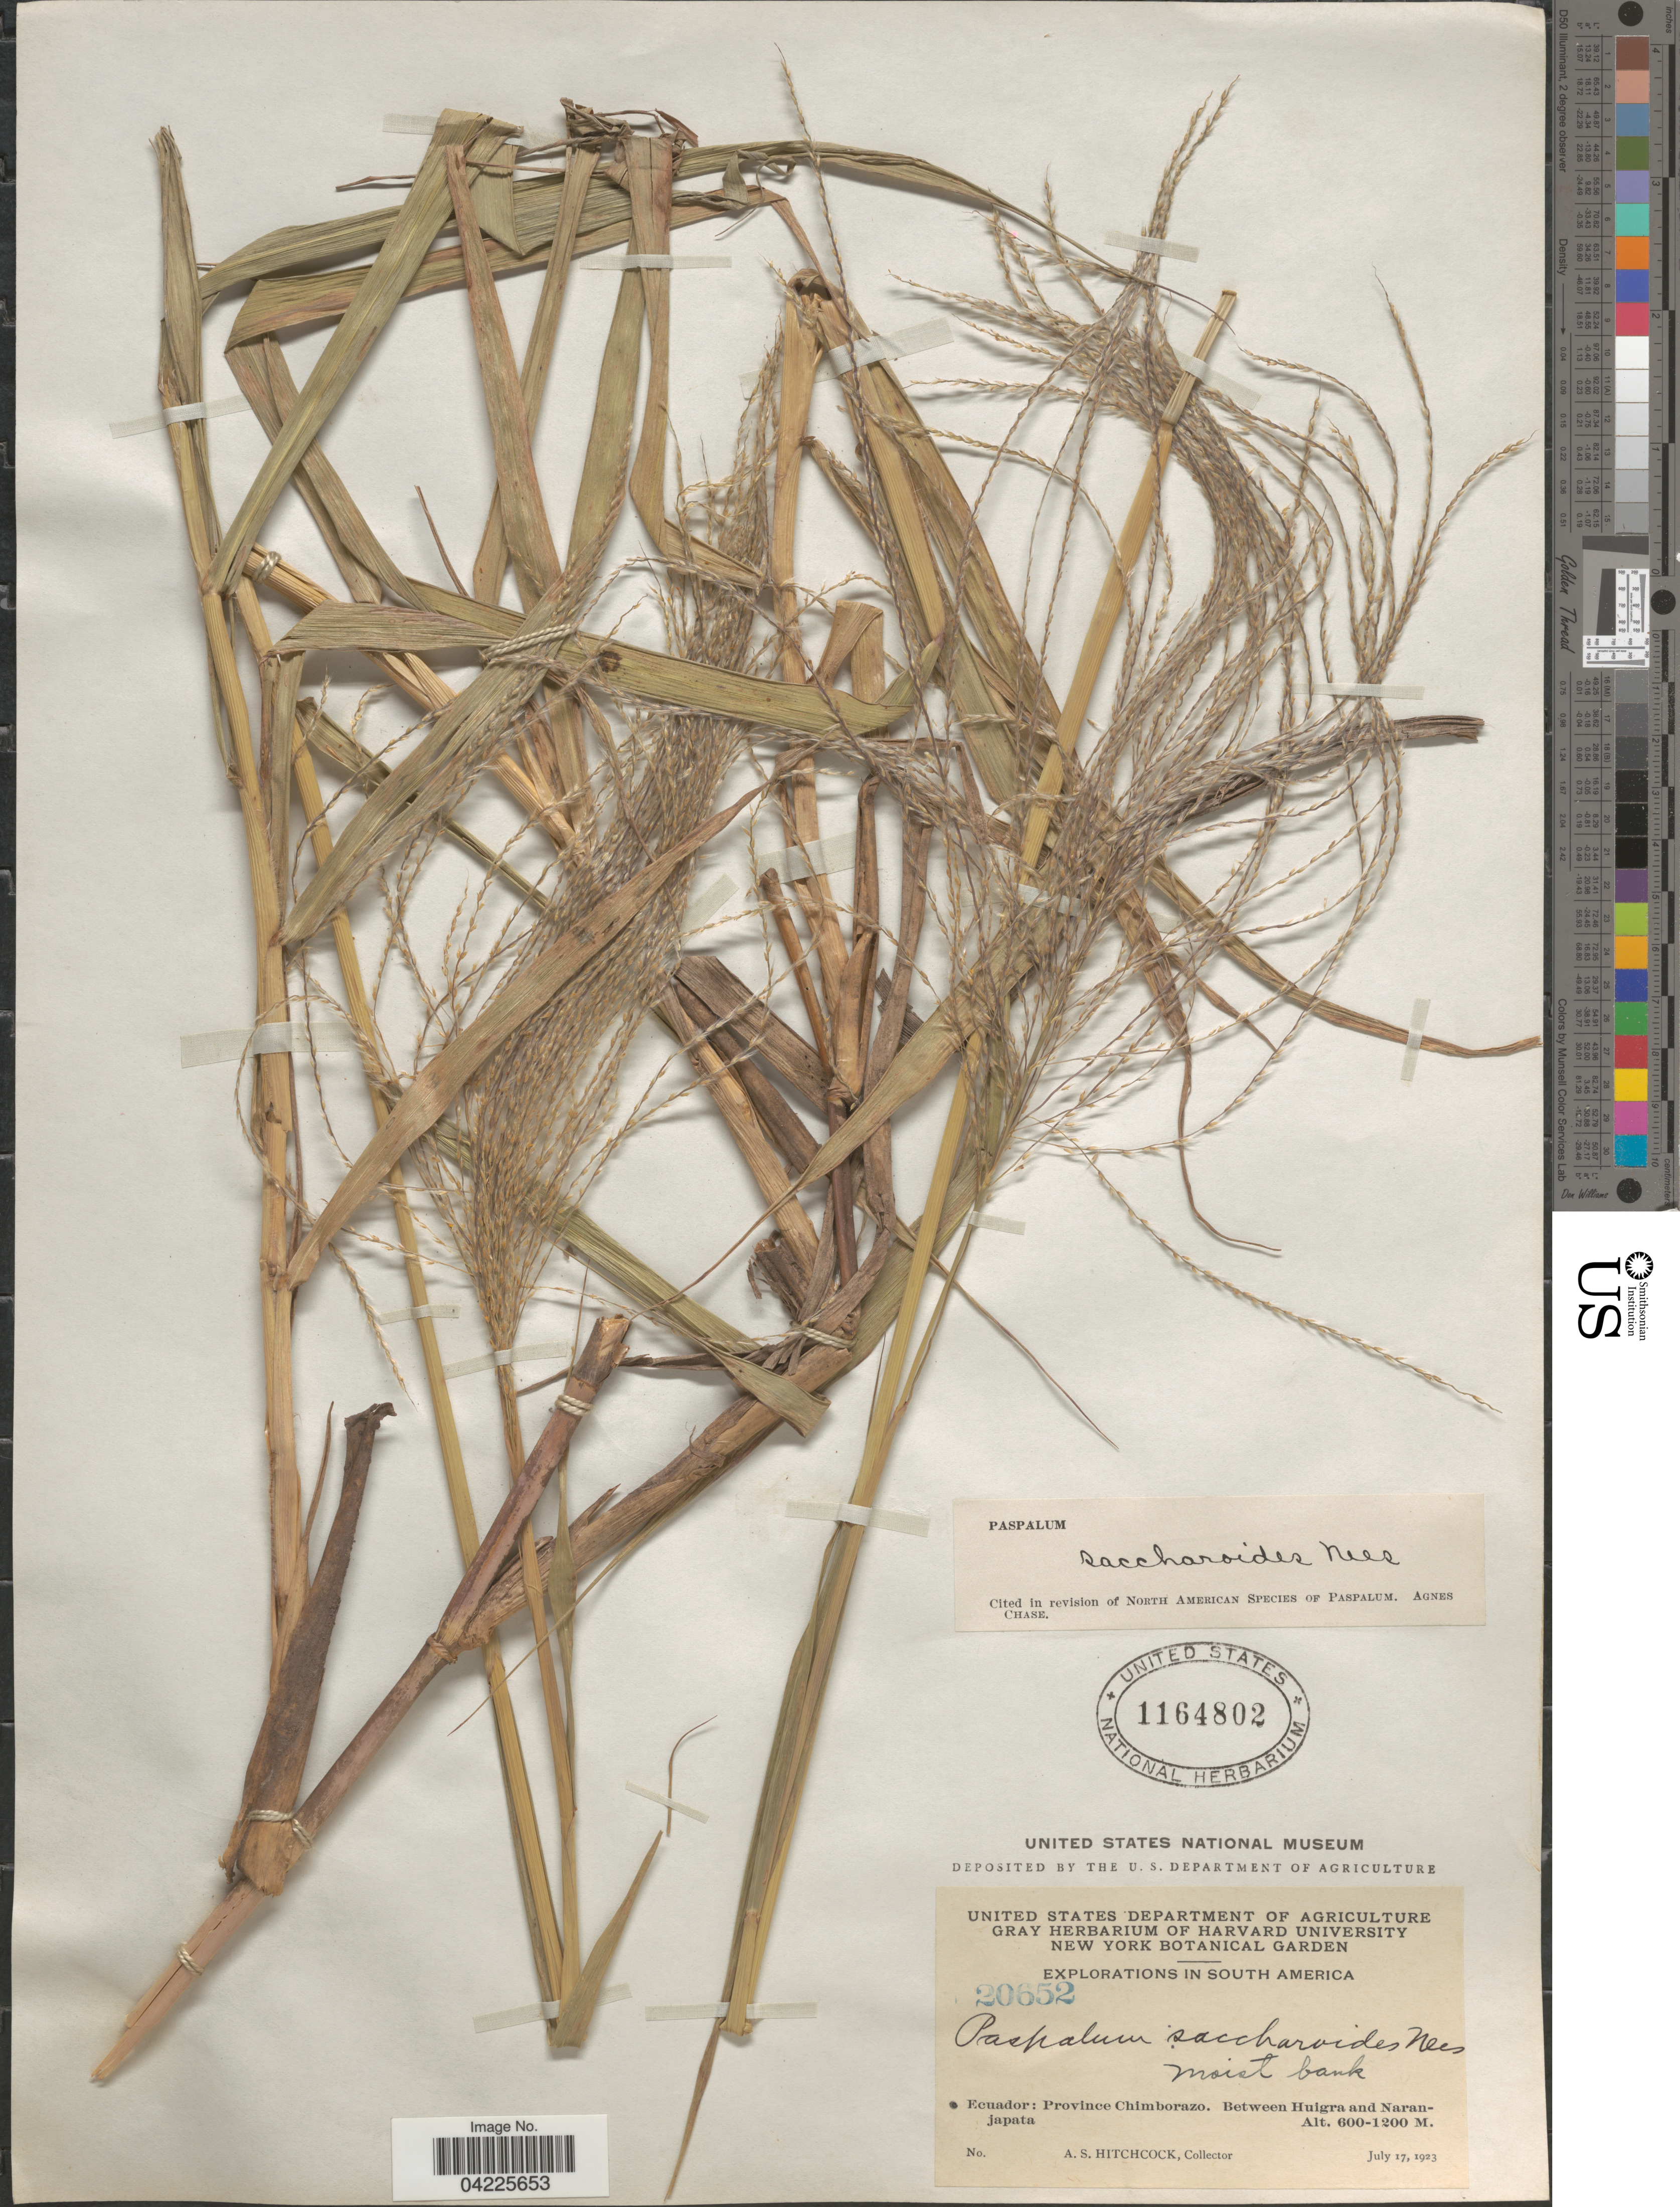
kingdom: Plantae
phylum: Tracheophyta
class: Liliopsida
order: Poales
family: Poaceae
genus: Paspalum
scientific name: Paspalum saccharoides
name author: Nees ex Trin.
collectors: A. S. Hitchcock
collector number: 20652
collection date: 1923-07-17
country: Ecuador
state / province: Chimborazo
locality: Explorations in South America. Between Huigra and Naranjapata.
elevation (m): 600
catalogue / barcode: US 1164802